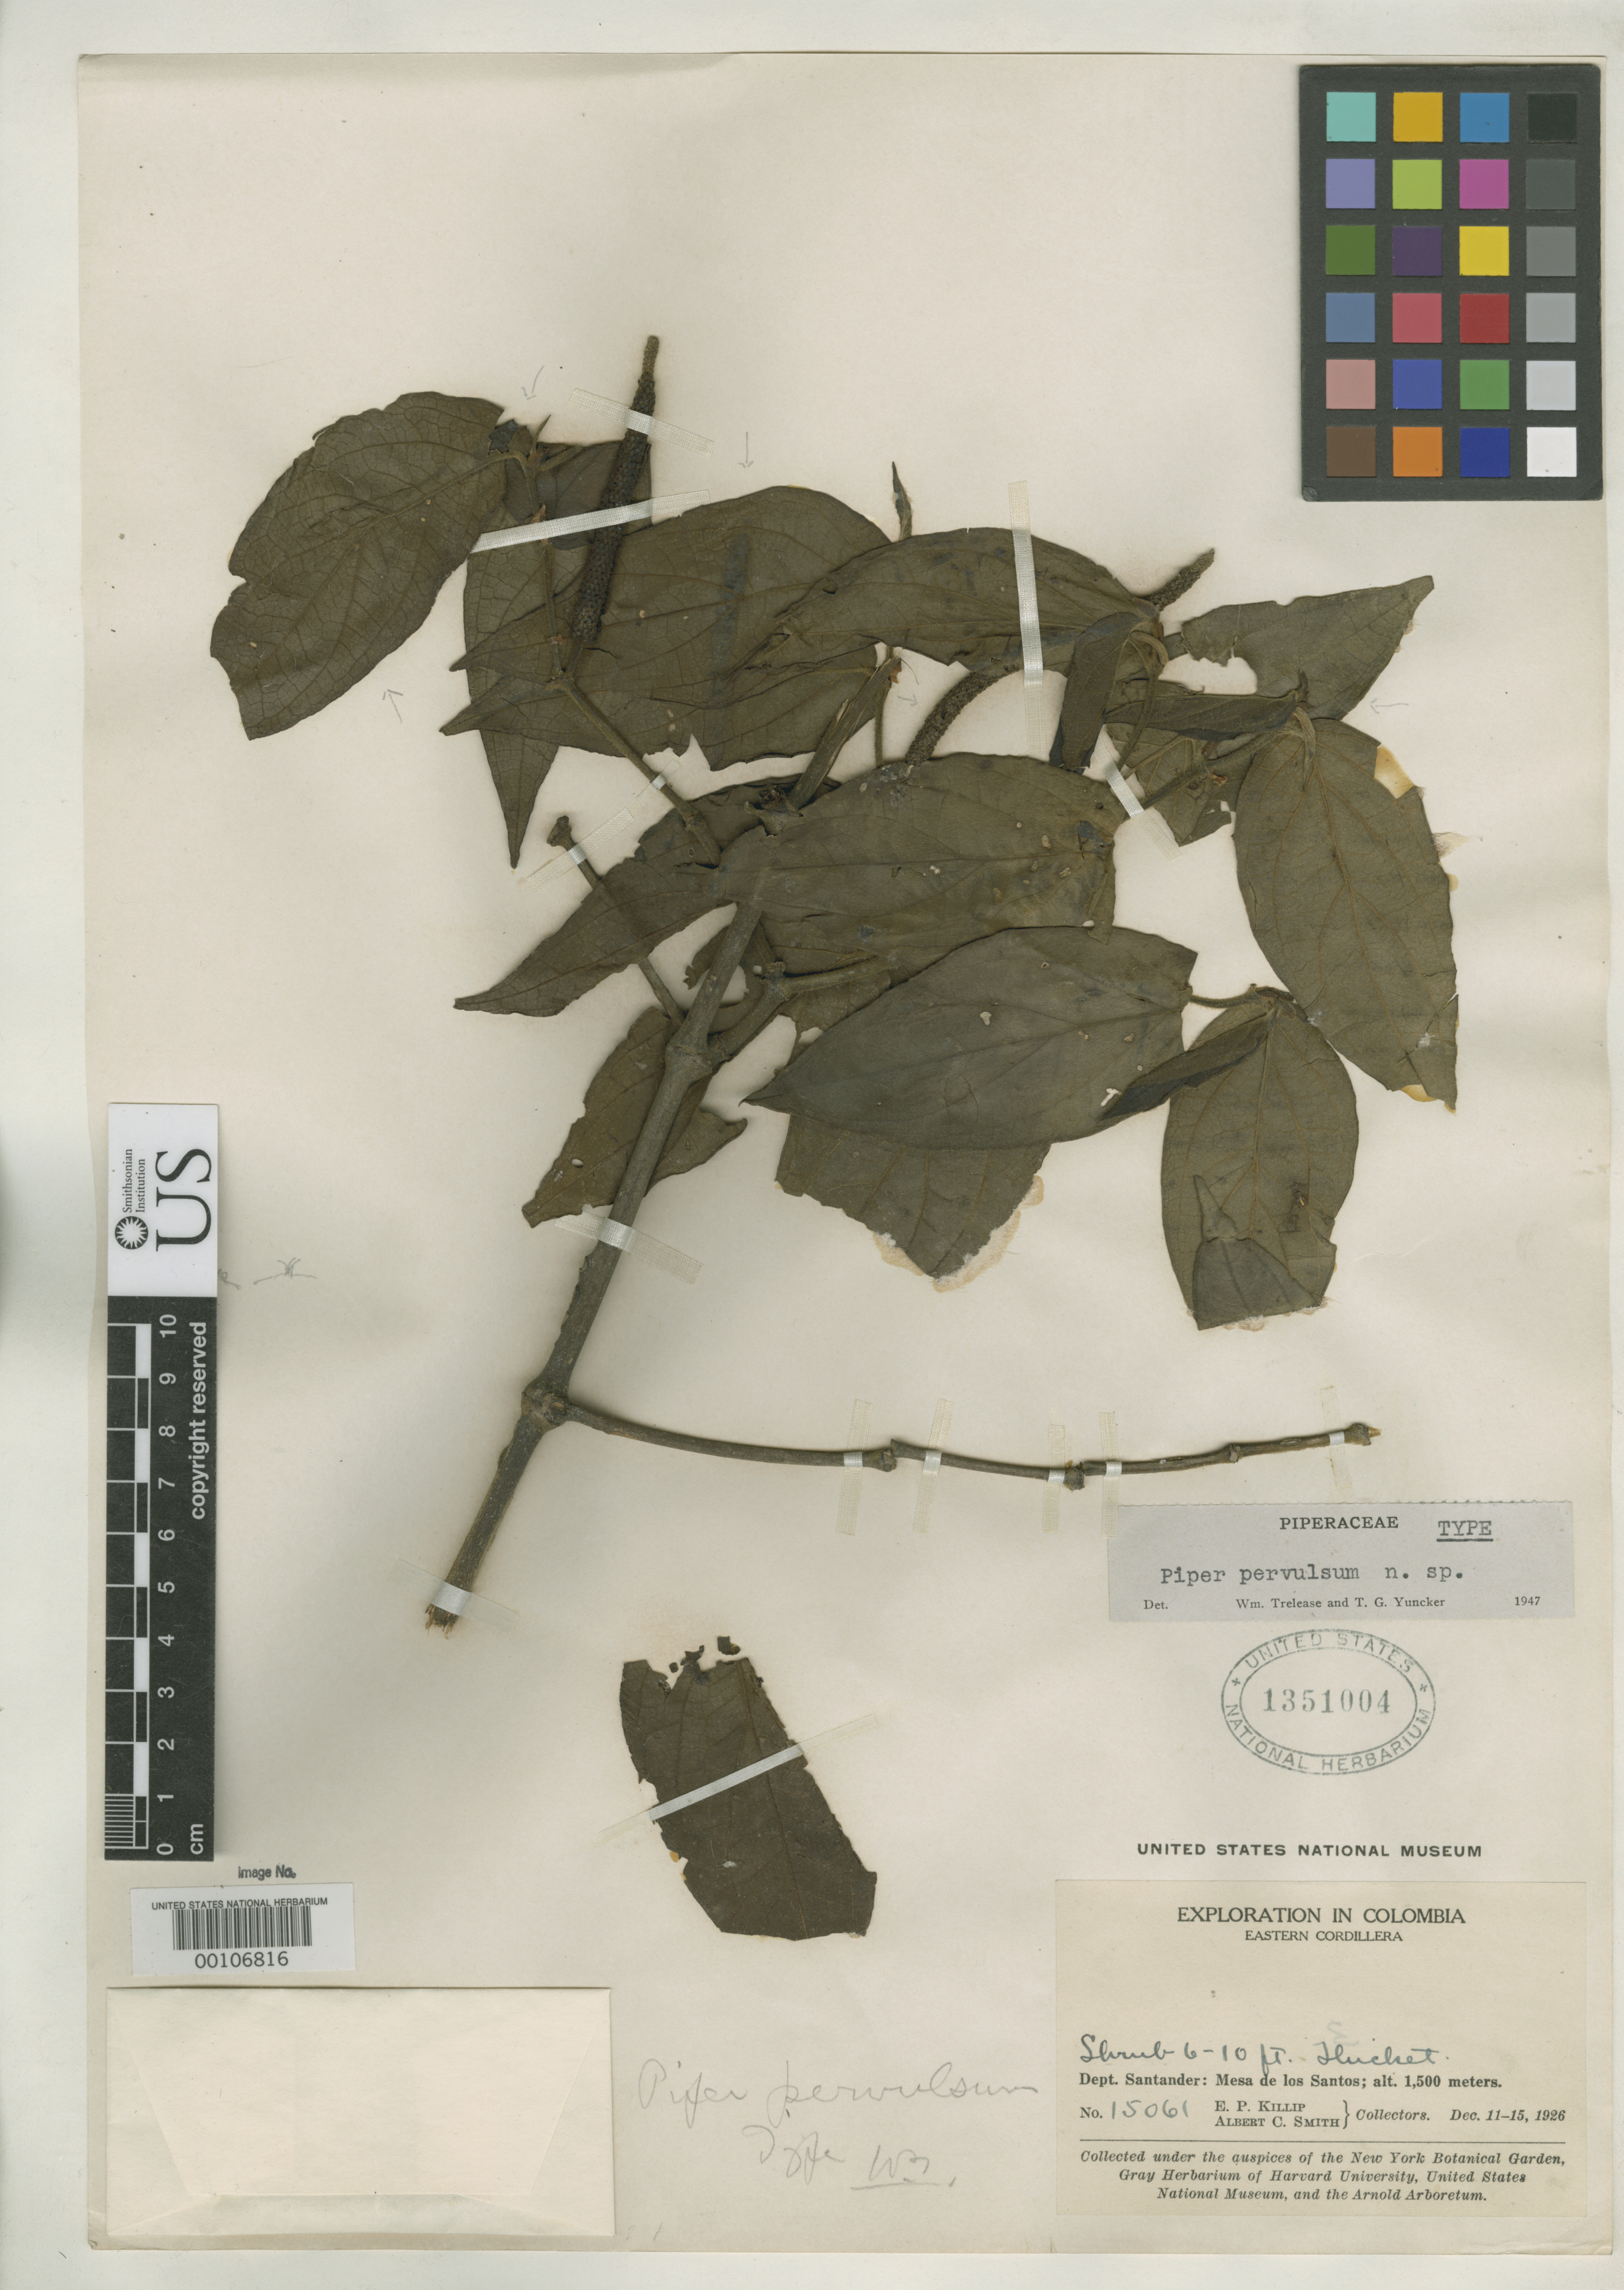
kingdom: Plantae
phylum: Tracheophyta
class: Magnoliopsida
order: Piperales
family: Piperaceae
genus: Piper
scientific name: Piper pervulsum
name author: Trel. & Yunck.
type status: Holotype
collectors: E. P. Killip & A. C. Smith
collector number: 15061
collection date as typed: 11 Dec 1926 to 15 Dec 1926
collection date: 1926-12-11/1926-12-15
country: Colombia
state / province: Santander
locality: Mesa de Los Santos.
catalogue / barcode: US 1351004